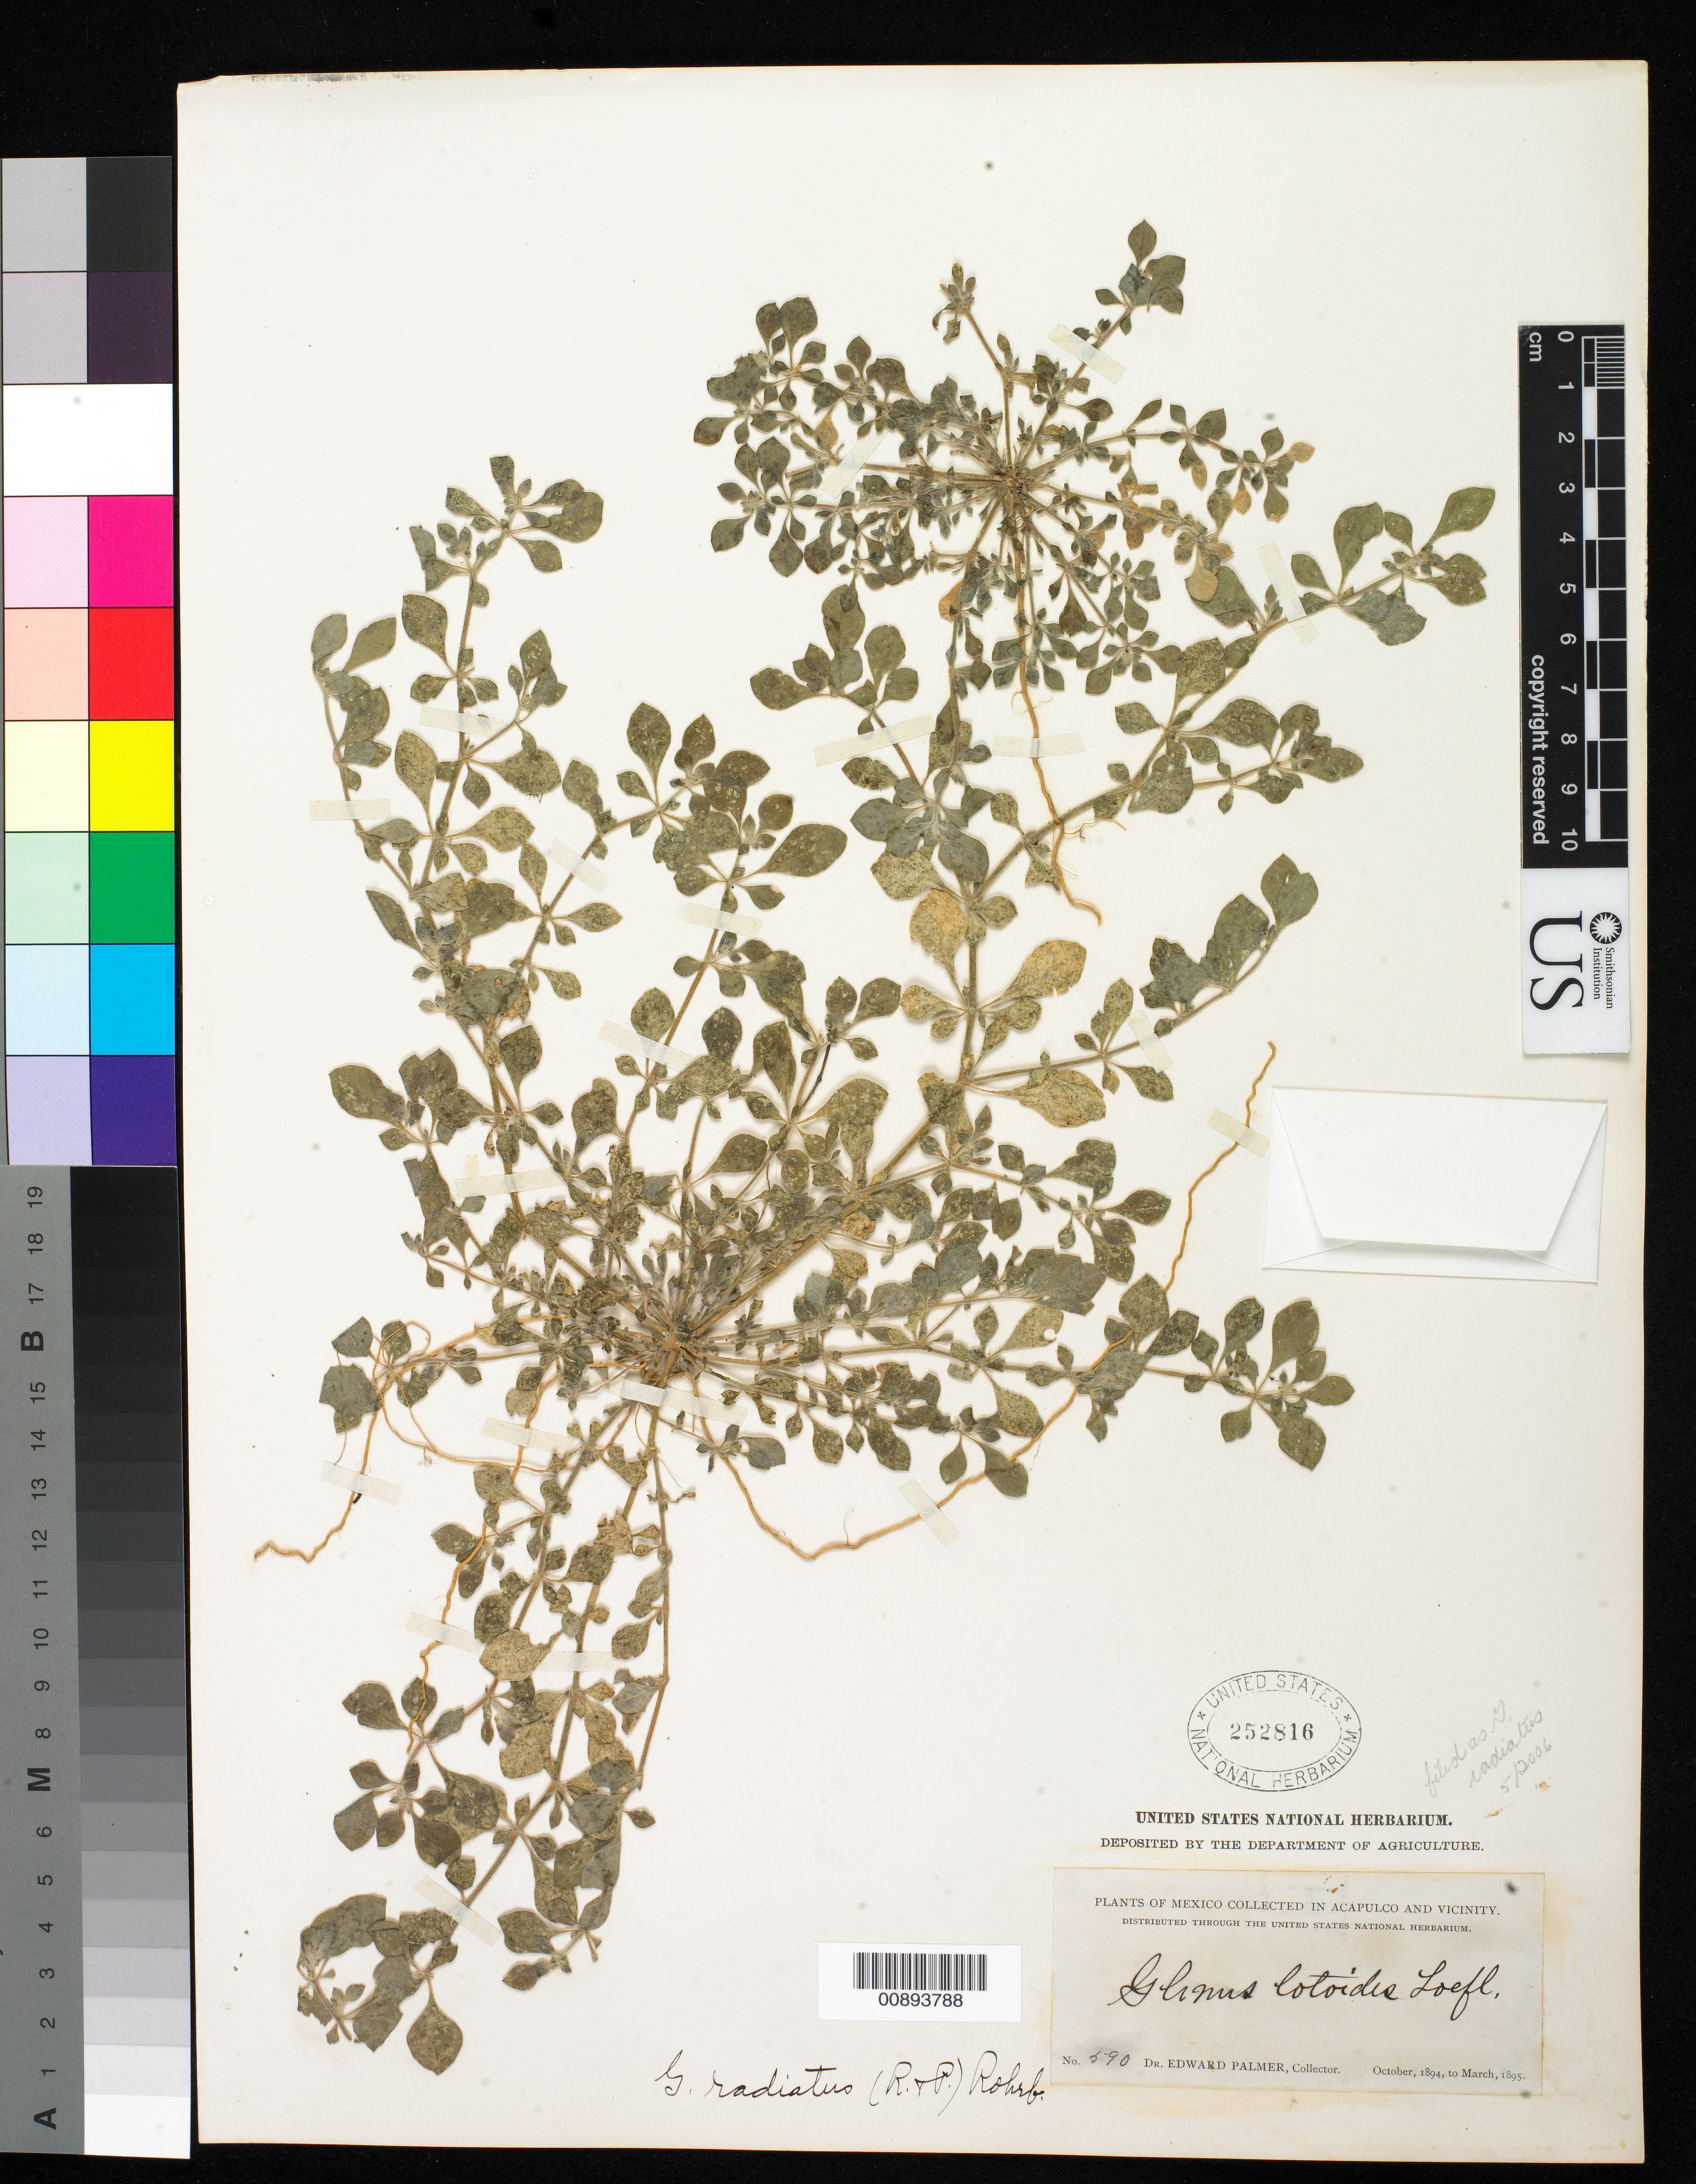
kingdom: Plantae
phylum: Tracheophyta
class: Magnoliopsida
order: Caryophyllales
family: Molluginaceae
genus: Glinus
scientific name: Glinus radiatus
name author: (Ruiz & Pav.) Rohrb.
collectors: E. Palmer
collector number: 590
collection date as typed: Oct 1894 to -- Mar 1895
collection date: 1894-10/1895-03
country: Mexico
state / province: Guerrero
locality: Acapulco, Guerrero and vicinity.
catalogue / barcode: US 252816